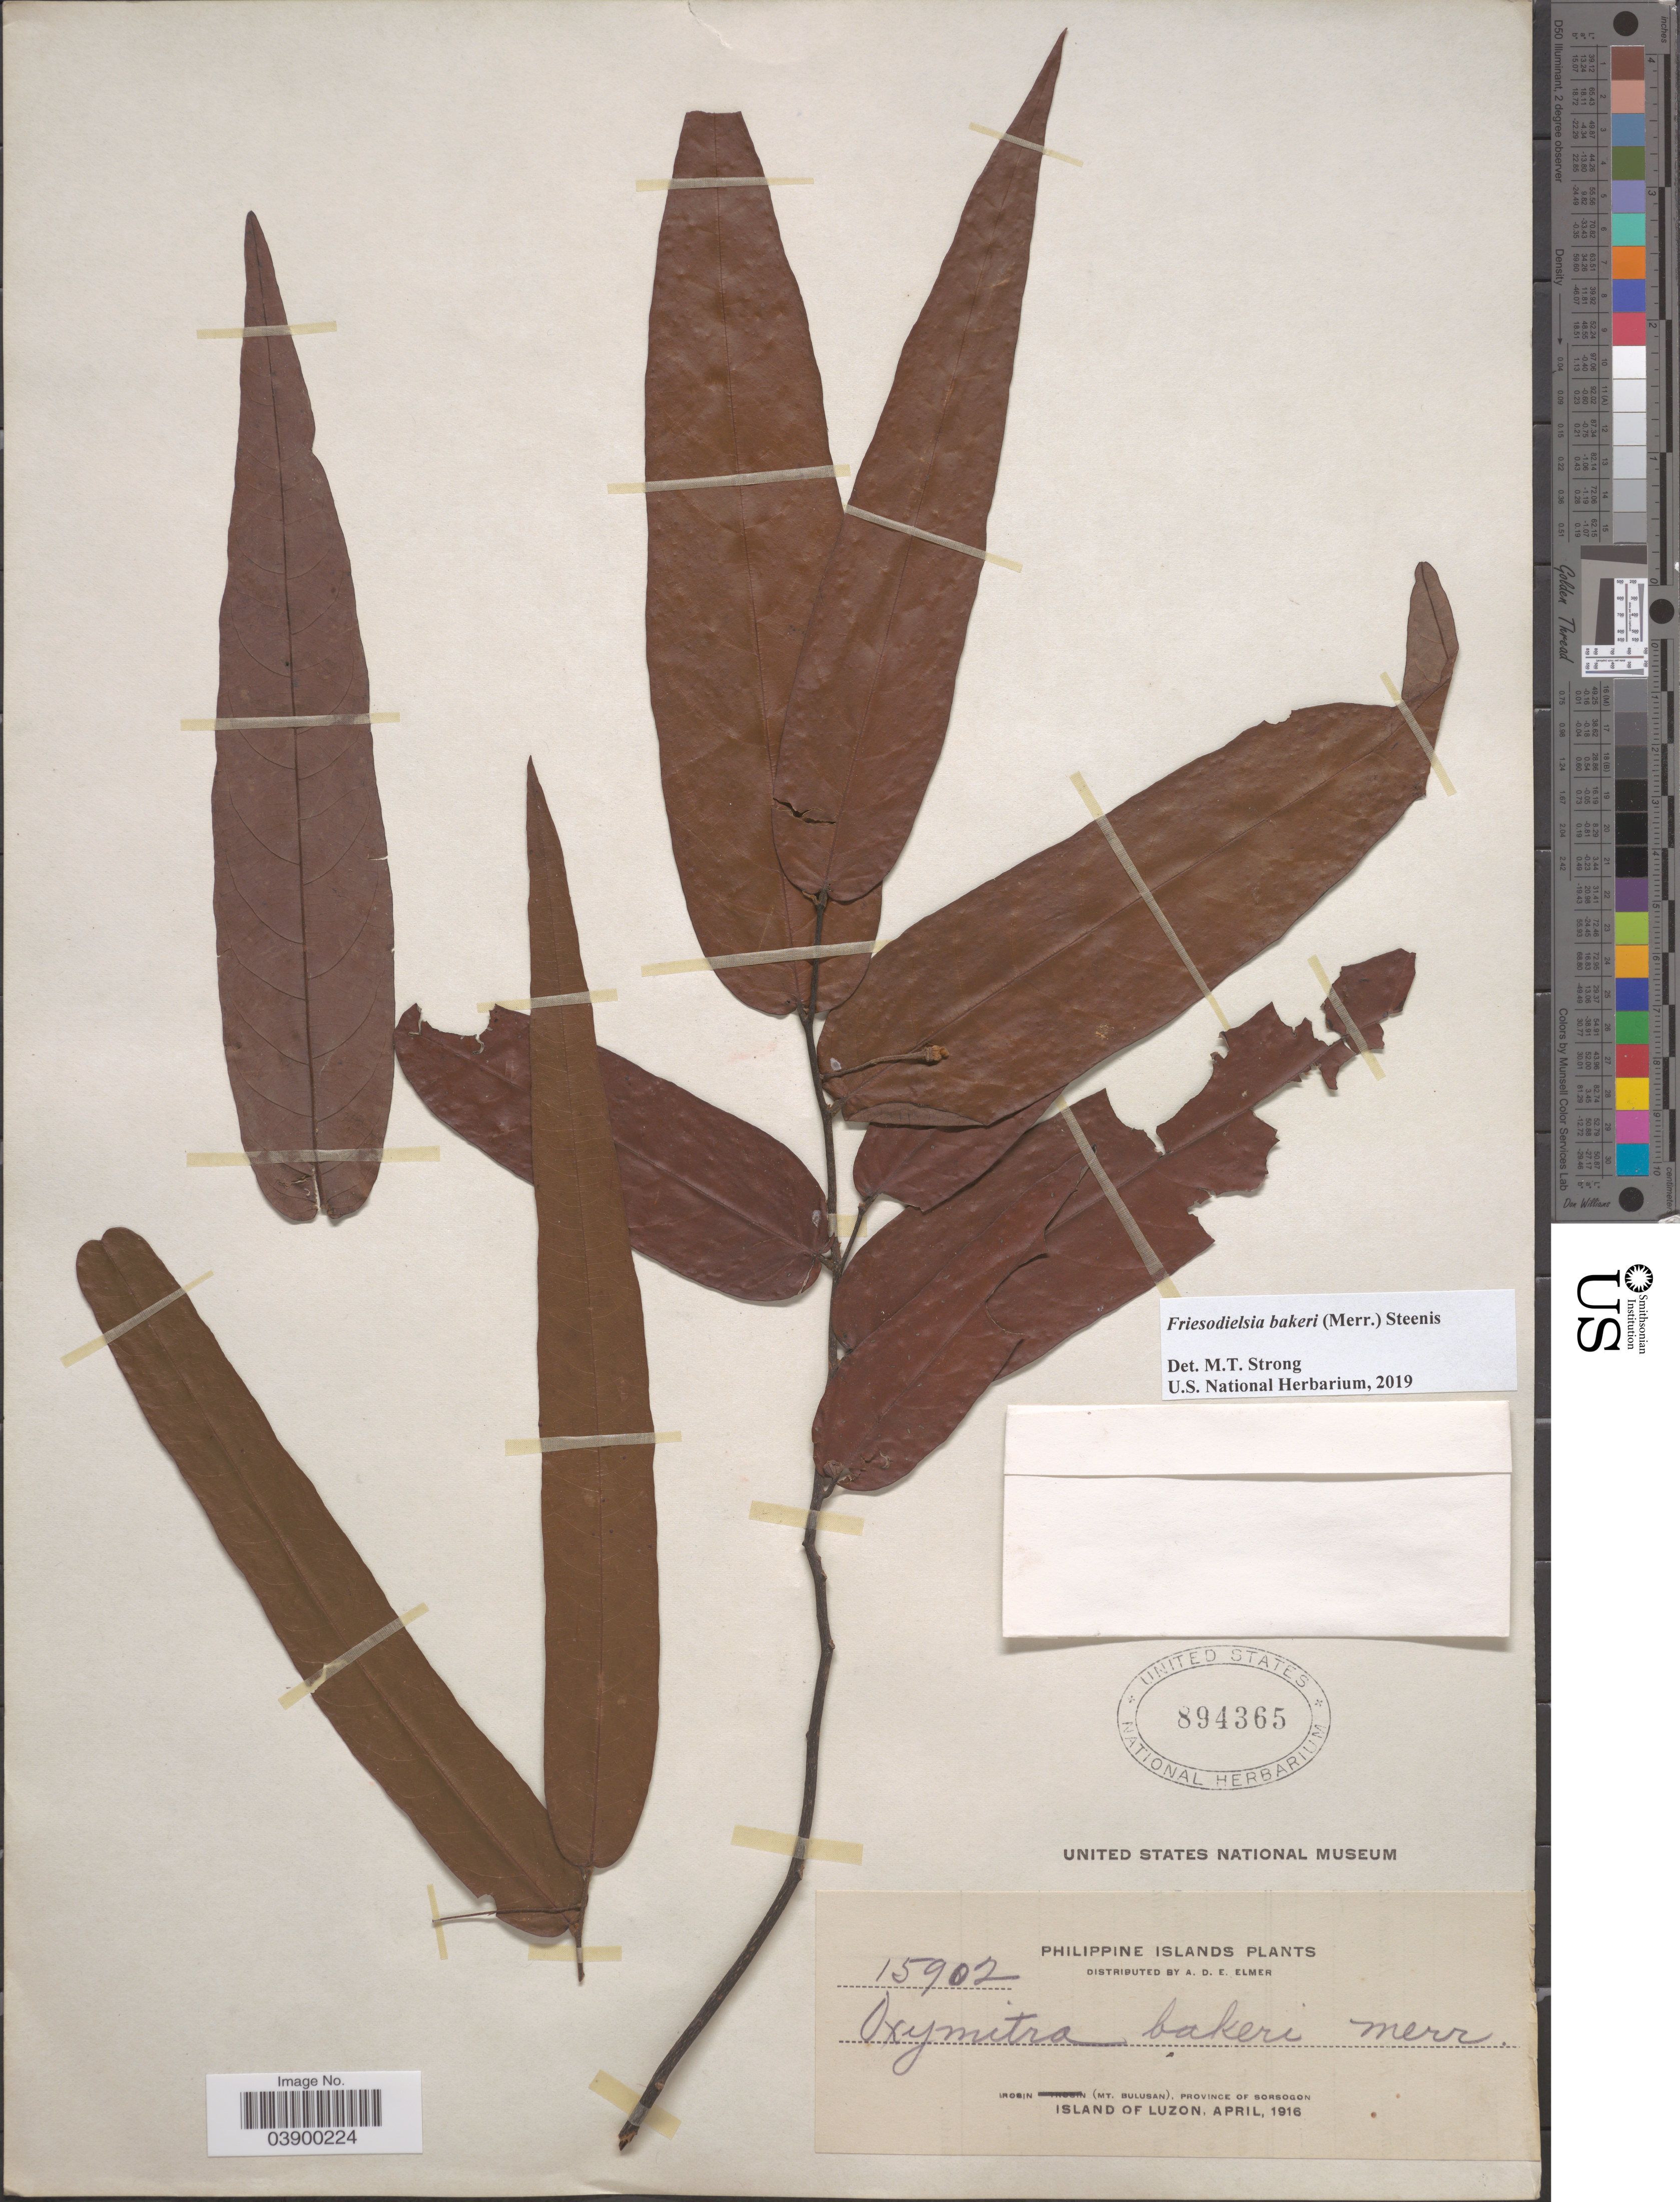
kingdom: Plantae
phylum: Tracheophyta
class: Magnoliopsida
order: Magnoliales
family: Annonaceae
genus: Friesodielsia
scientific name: Friesodielsia bakeri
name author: (Merr.) Steenis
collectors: A. D. E. Elmer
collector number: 15902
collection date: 1916-04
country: Philippines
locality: Irosin (Mt. Bulusan), Province of Sorsogon. Island of Luzon.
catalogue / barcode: US 894365